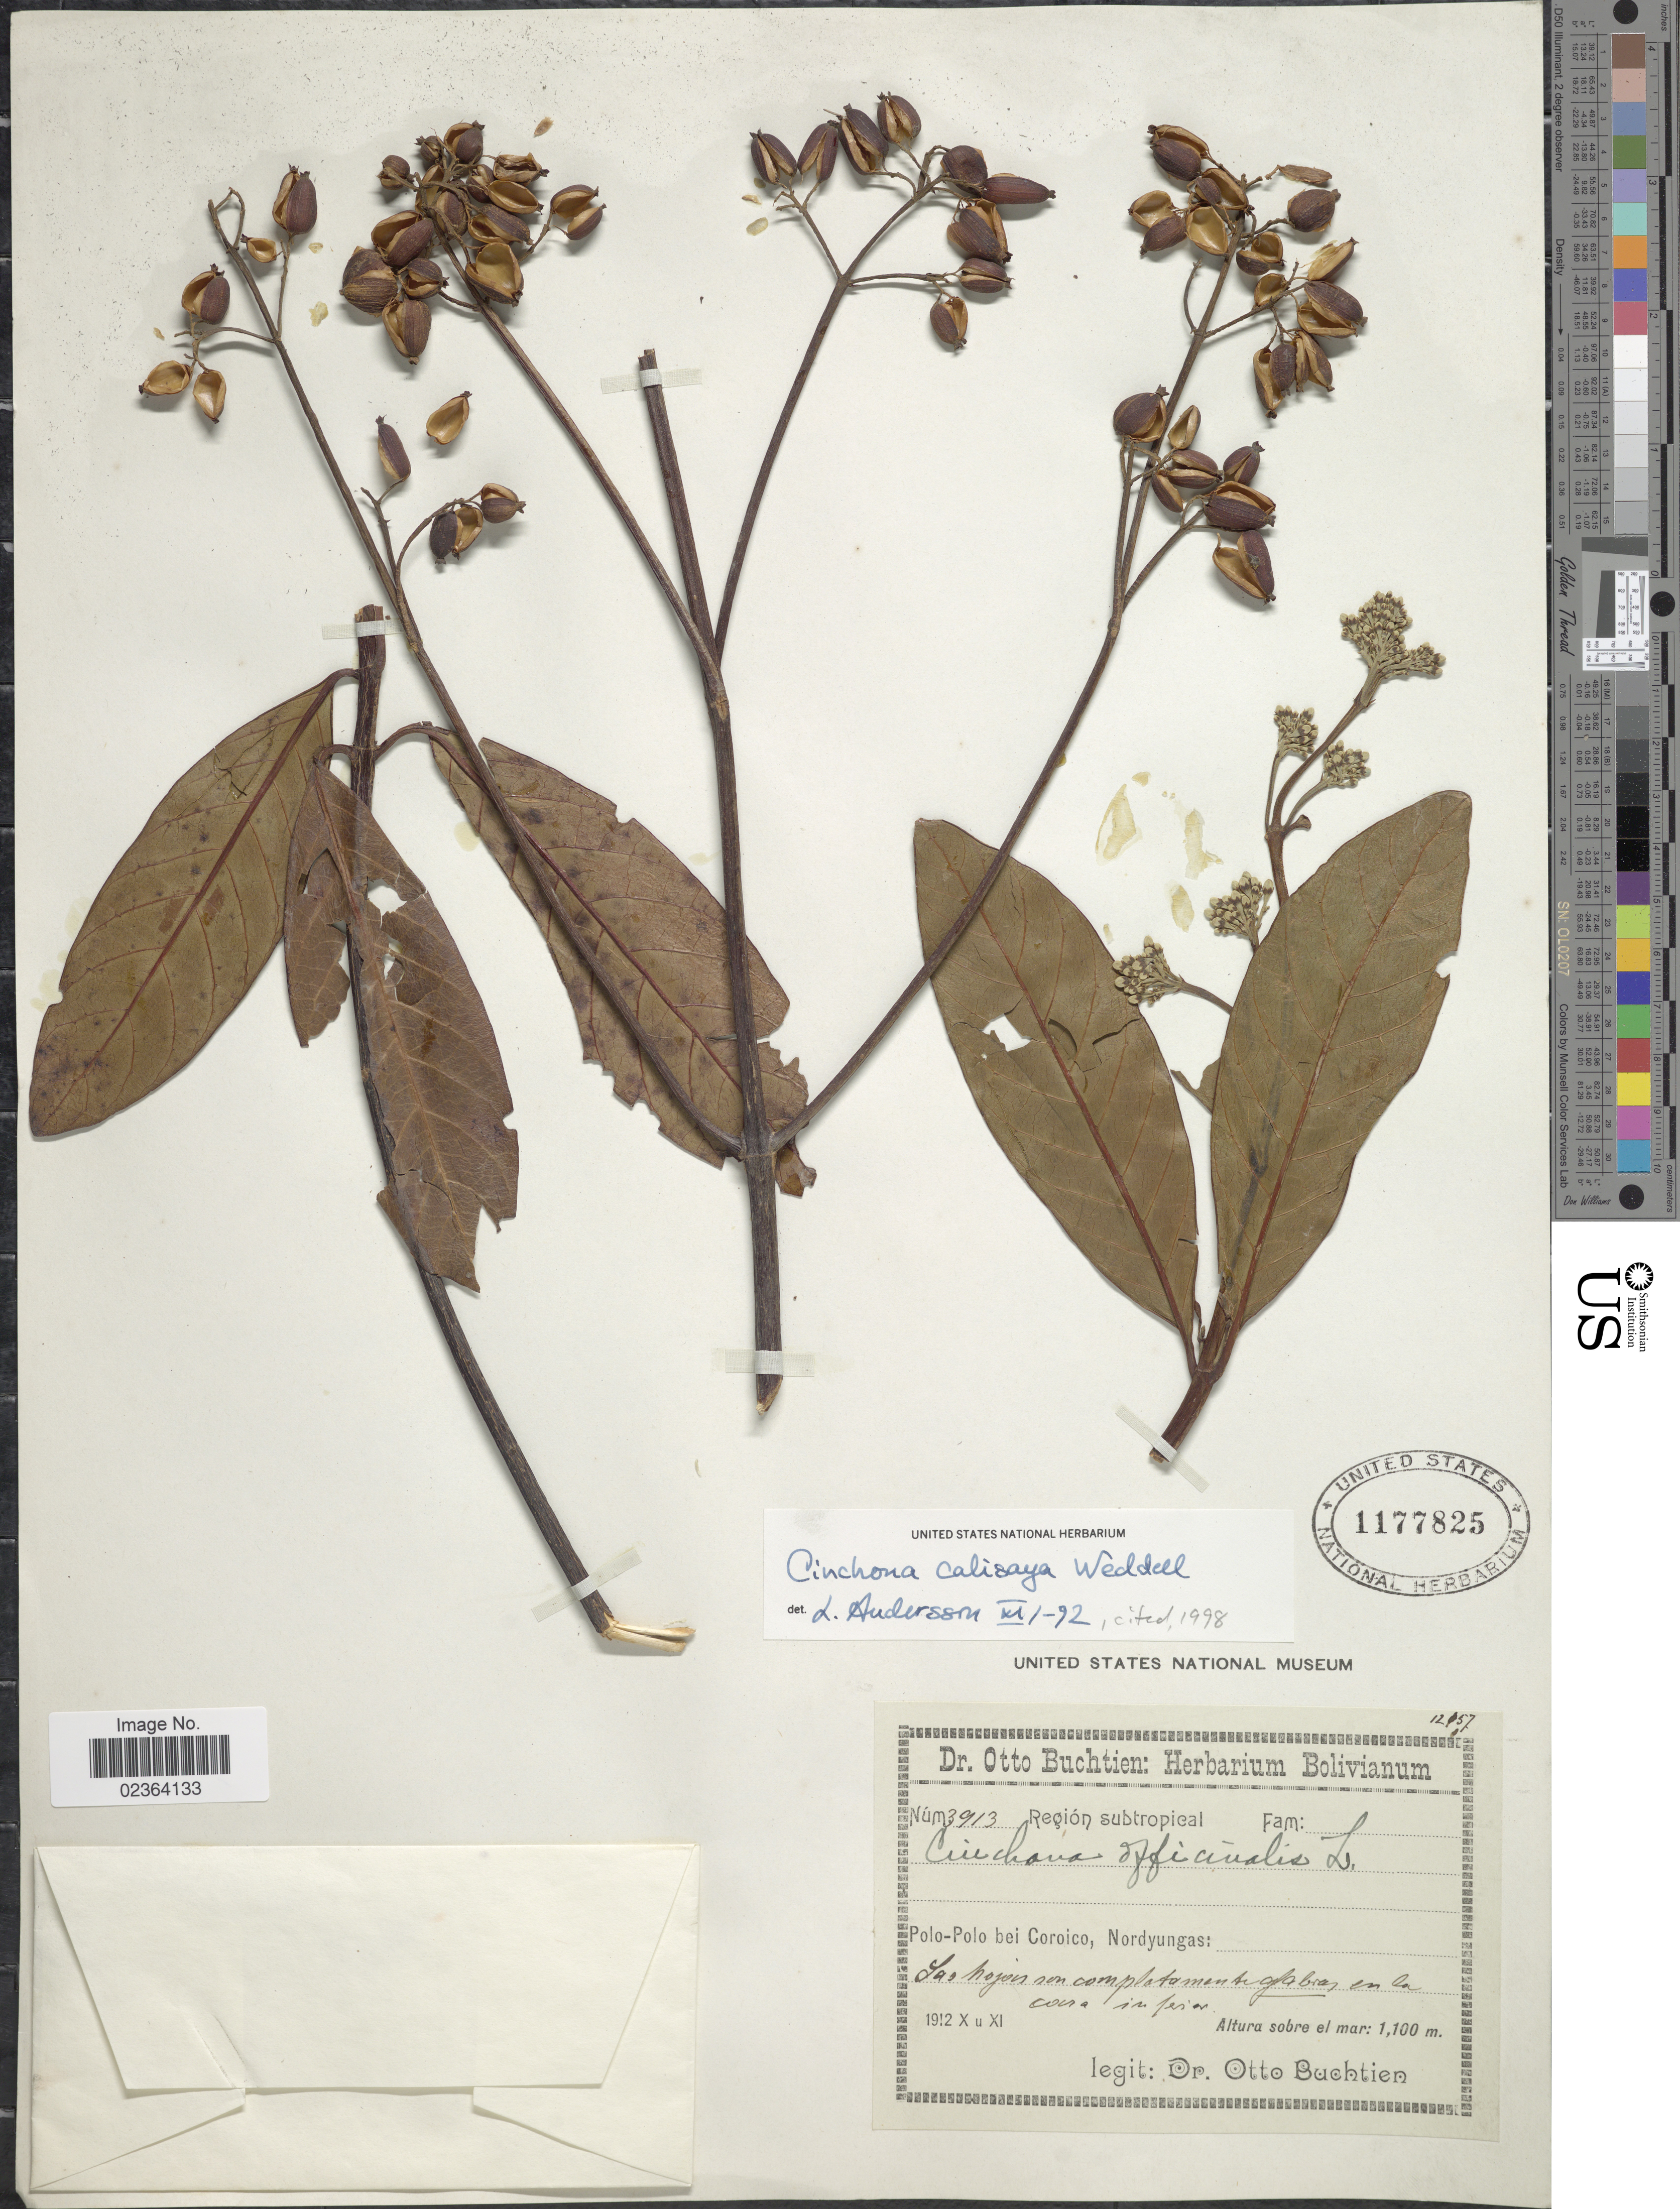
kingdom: Plantae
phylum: Tracheophyta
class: Magnoliopsida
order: Gentianales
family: Rubiaceae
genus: Cinchona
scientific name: Cinchona calisaya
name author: Wedd.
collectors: O. Buchtien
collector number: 3913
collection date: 1912-10/1912-11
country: Bolivia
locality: Polo-Polo bei Coroico: Nordyungas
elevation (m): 1100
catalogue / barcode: US 1177825